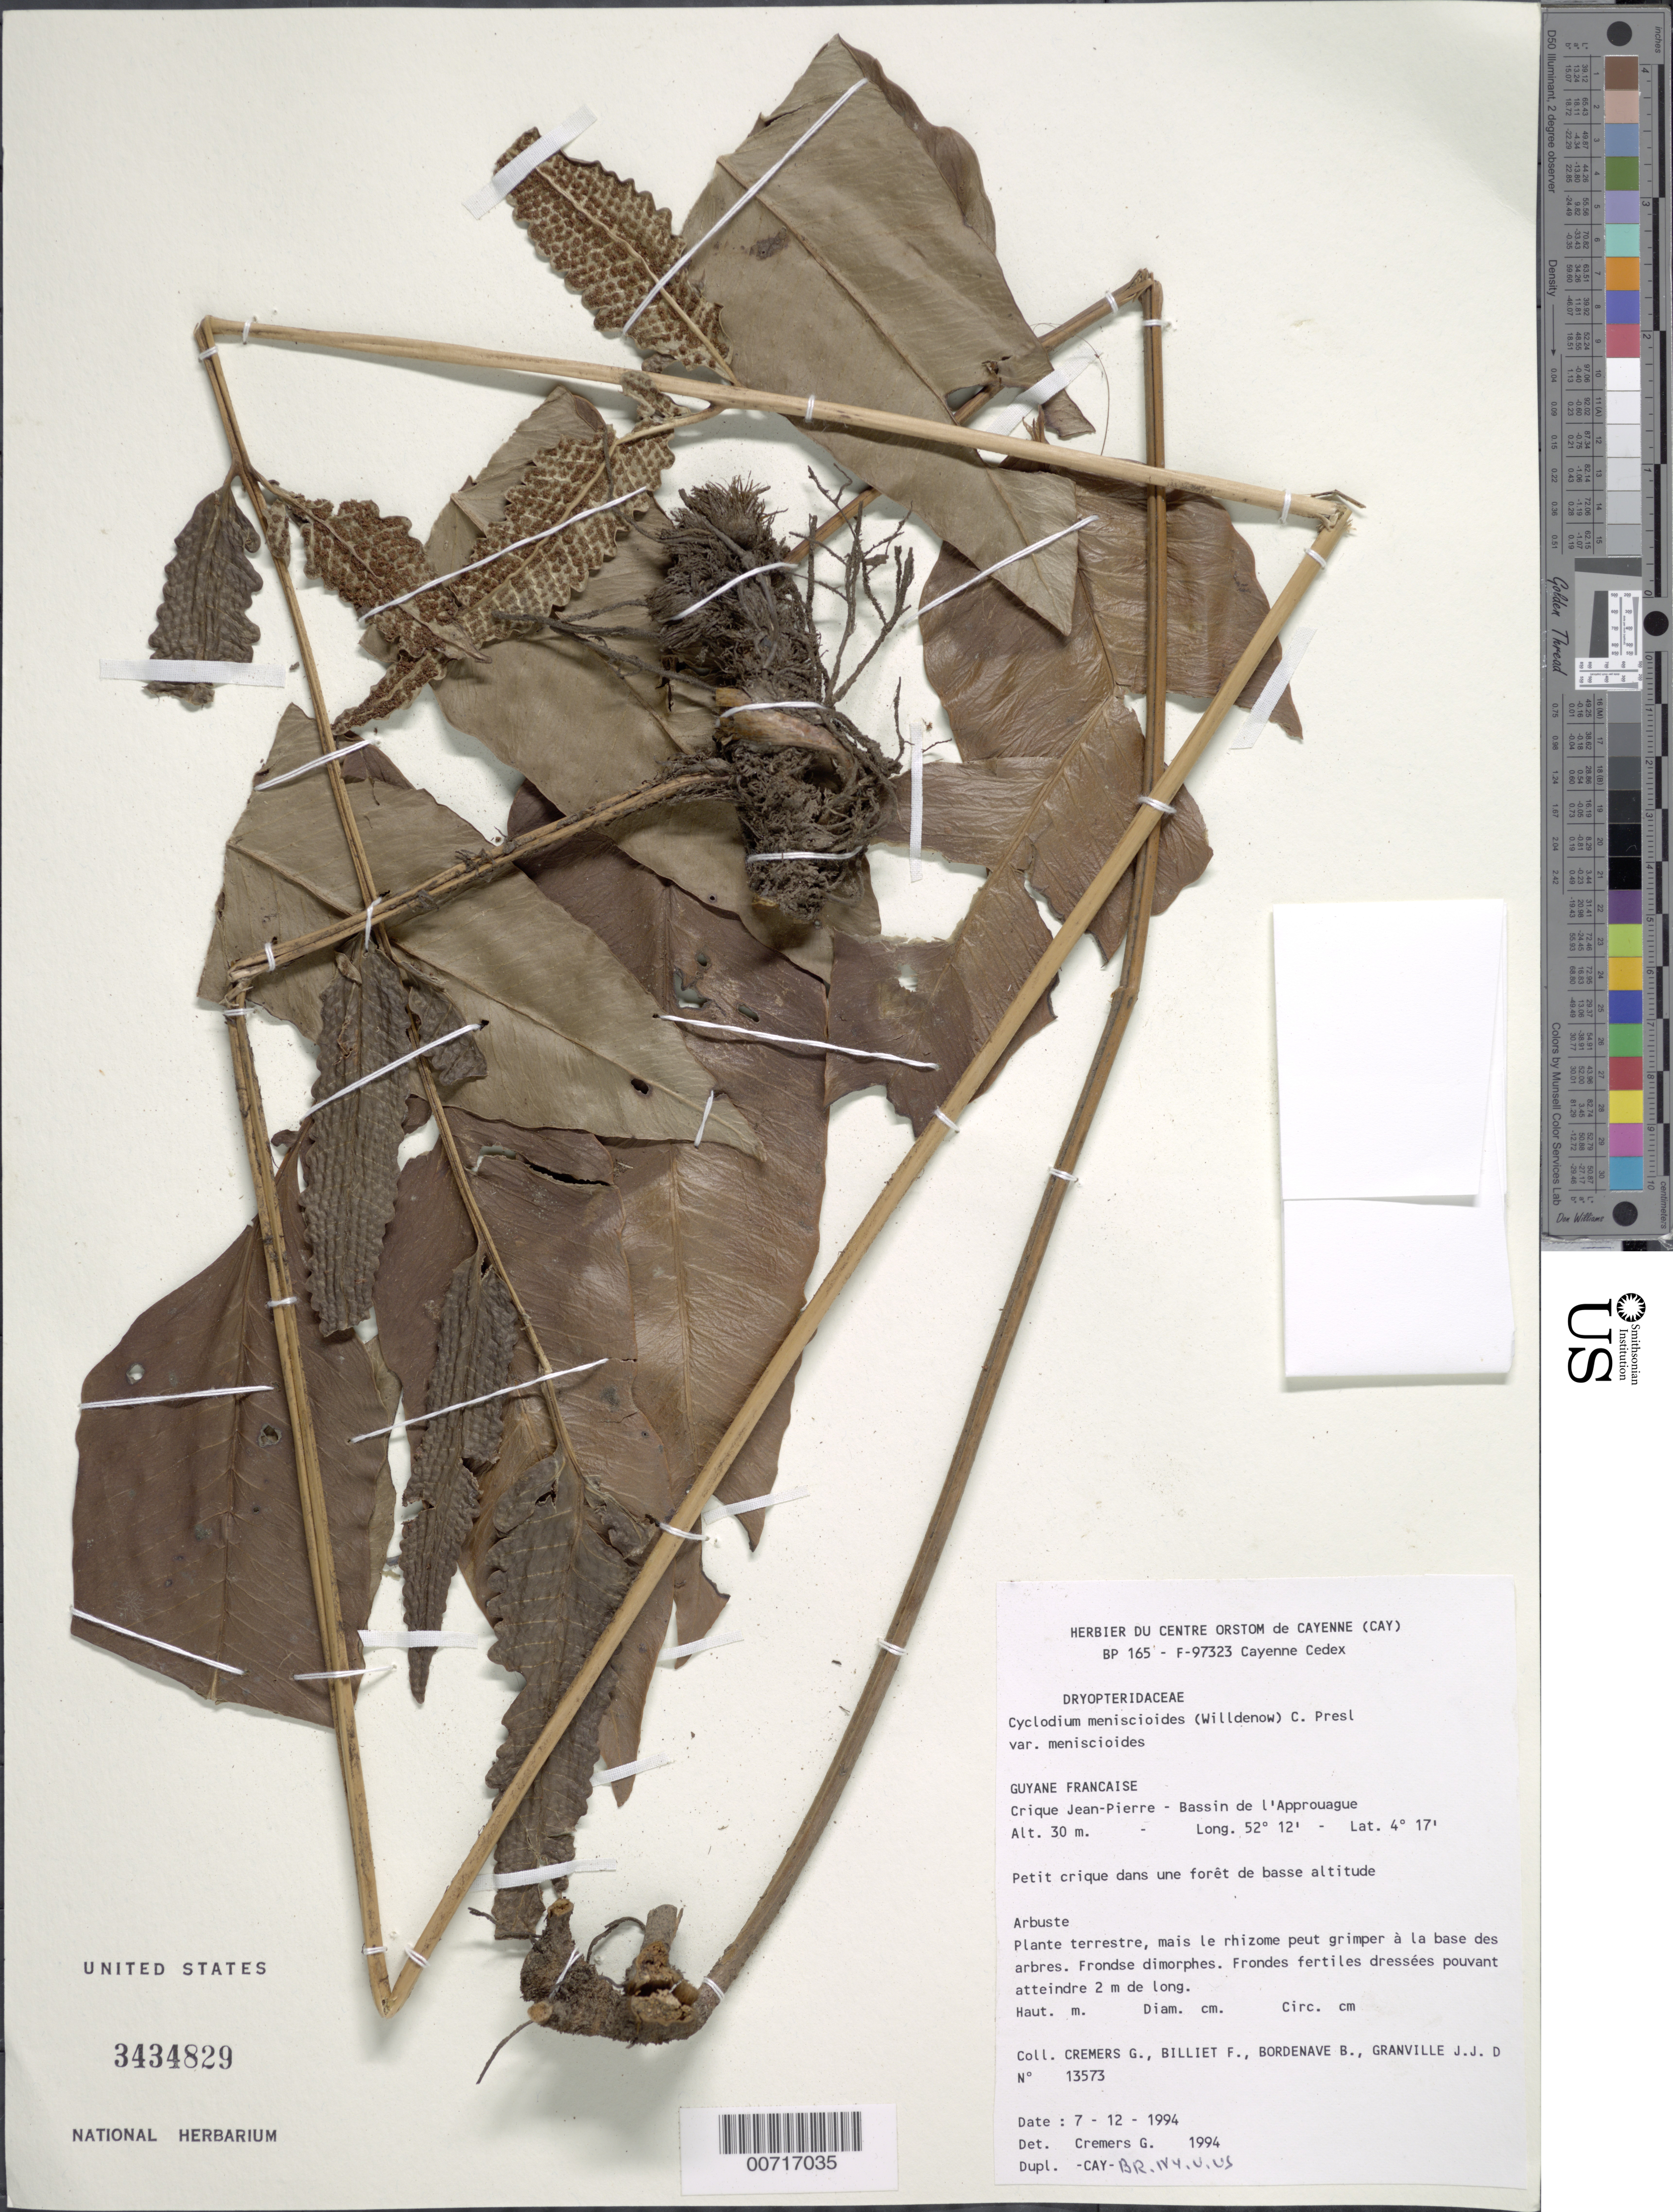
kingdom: Plantae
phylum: Tracheophyta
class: Polypodiopsida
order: Polypodiales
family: Dryopteridaceae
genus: Cyclodium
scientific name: Cyclodium meniscioides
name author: (Willd.) C. Presl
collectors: G. Cremers, F. Billiet, B. Bordenave, J.-J. de Granville & B. Jadin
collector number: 13573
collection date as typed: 7-Dec-94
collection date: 1994-12-07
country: French Guiana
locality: Crique Jean-Pierre, Bassin de l'Approuague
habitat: Small creek in low forest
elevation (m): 30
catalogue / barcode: US 3434829